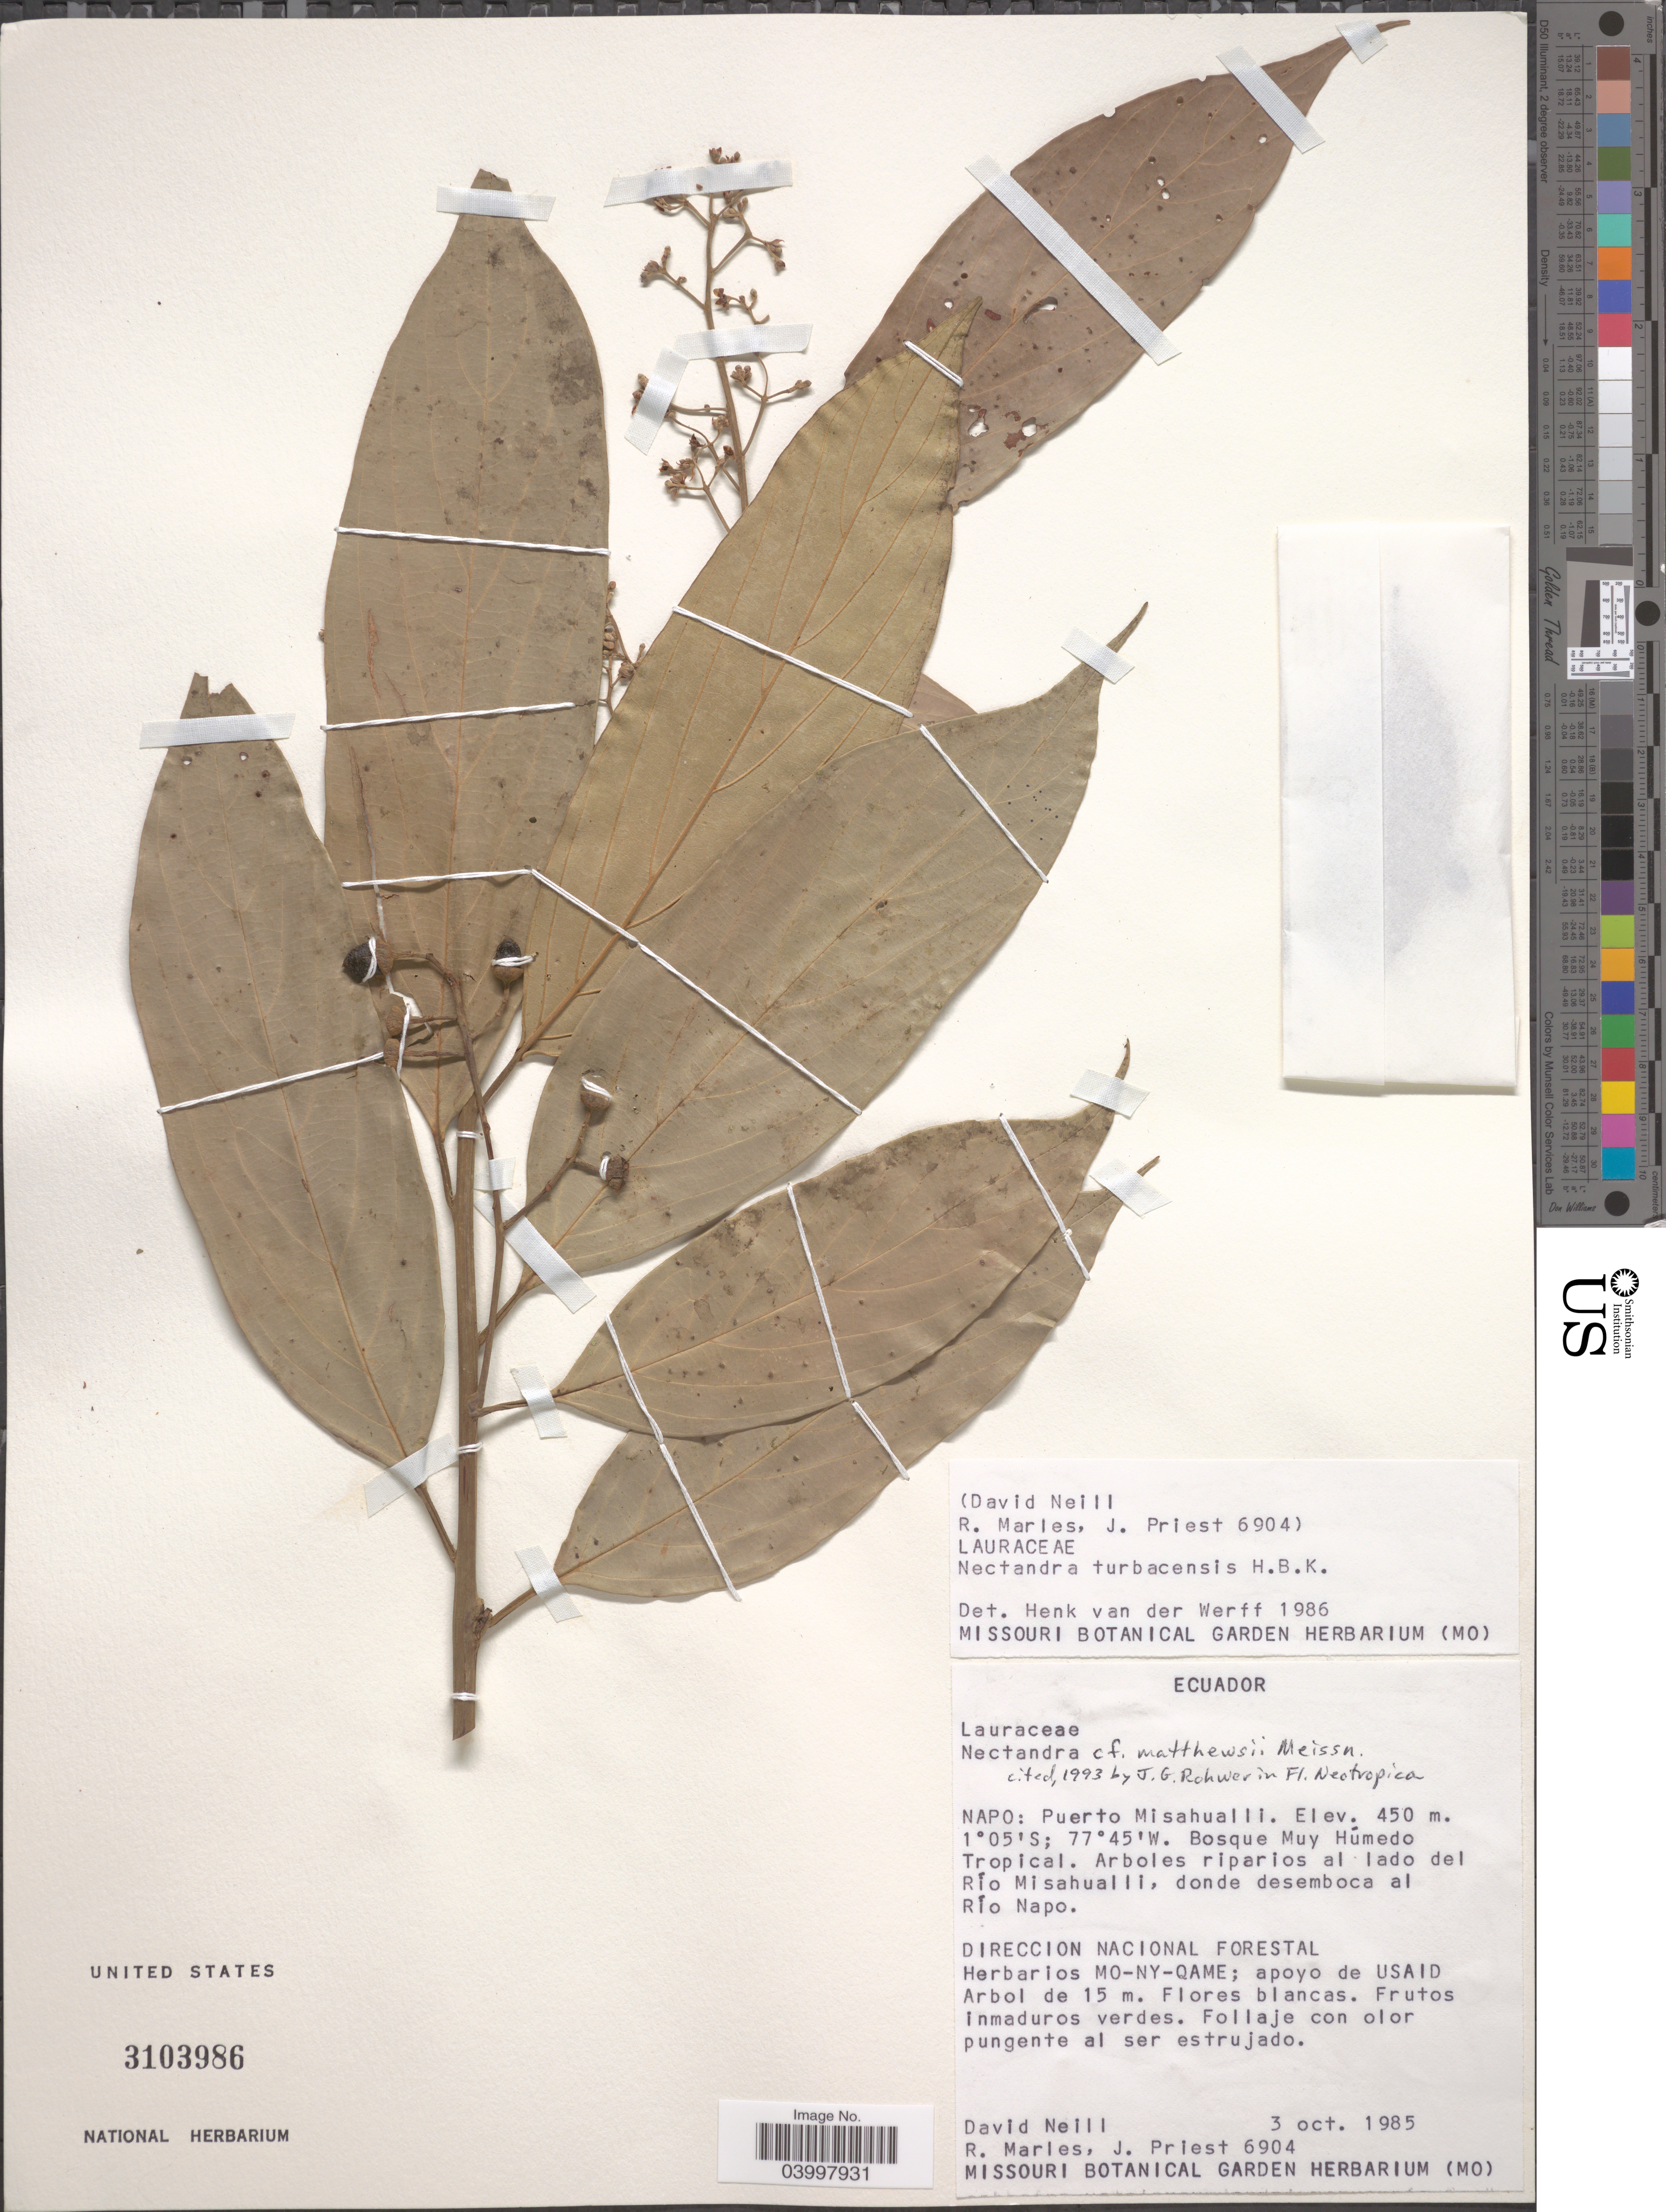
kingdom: Plantae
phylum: Tracheophyta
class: Magnoliopsida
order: Laurales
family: Lauraceae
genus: Nectandra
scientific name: Nectandra matthewsii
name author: Meisn.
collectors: D. Neill, R. Marles & J. Priest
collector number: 6904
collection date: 1985-10-03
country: Ecuador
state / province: Napo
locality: Puerto Misahualli. Bosque Muy Húmedo Tropical. Arboles riparios al lado del Río Misahualli, donde desemboca al Río Napo. Direccion Nacional Forestal [unsure placement]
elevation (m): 450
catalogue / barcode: US 3103986